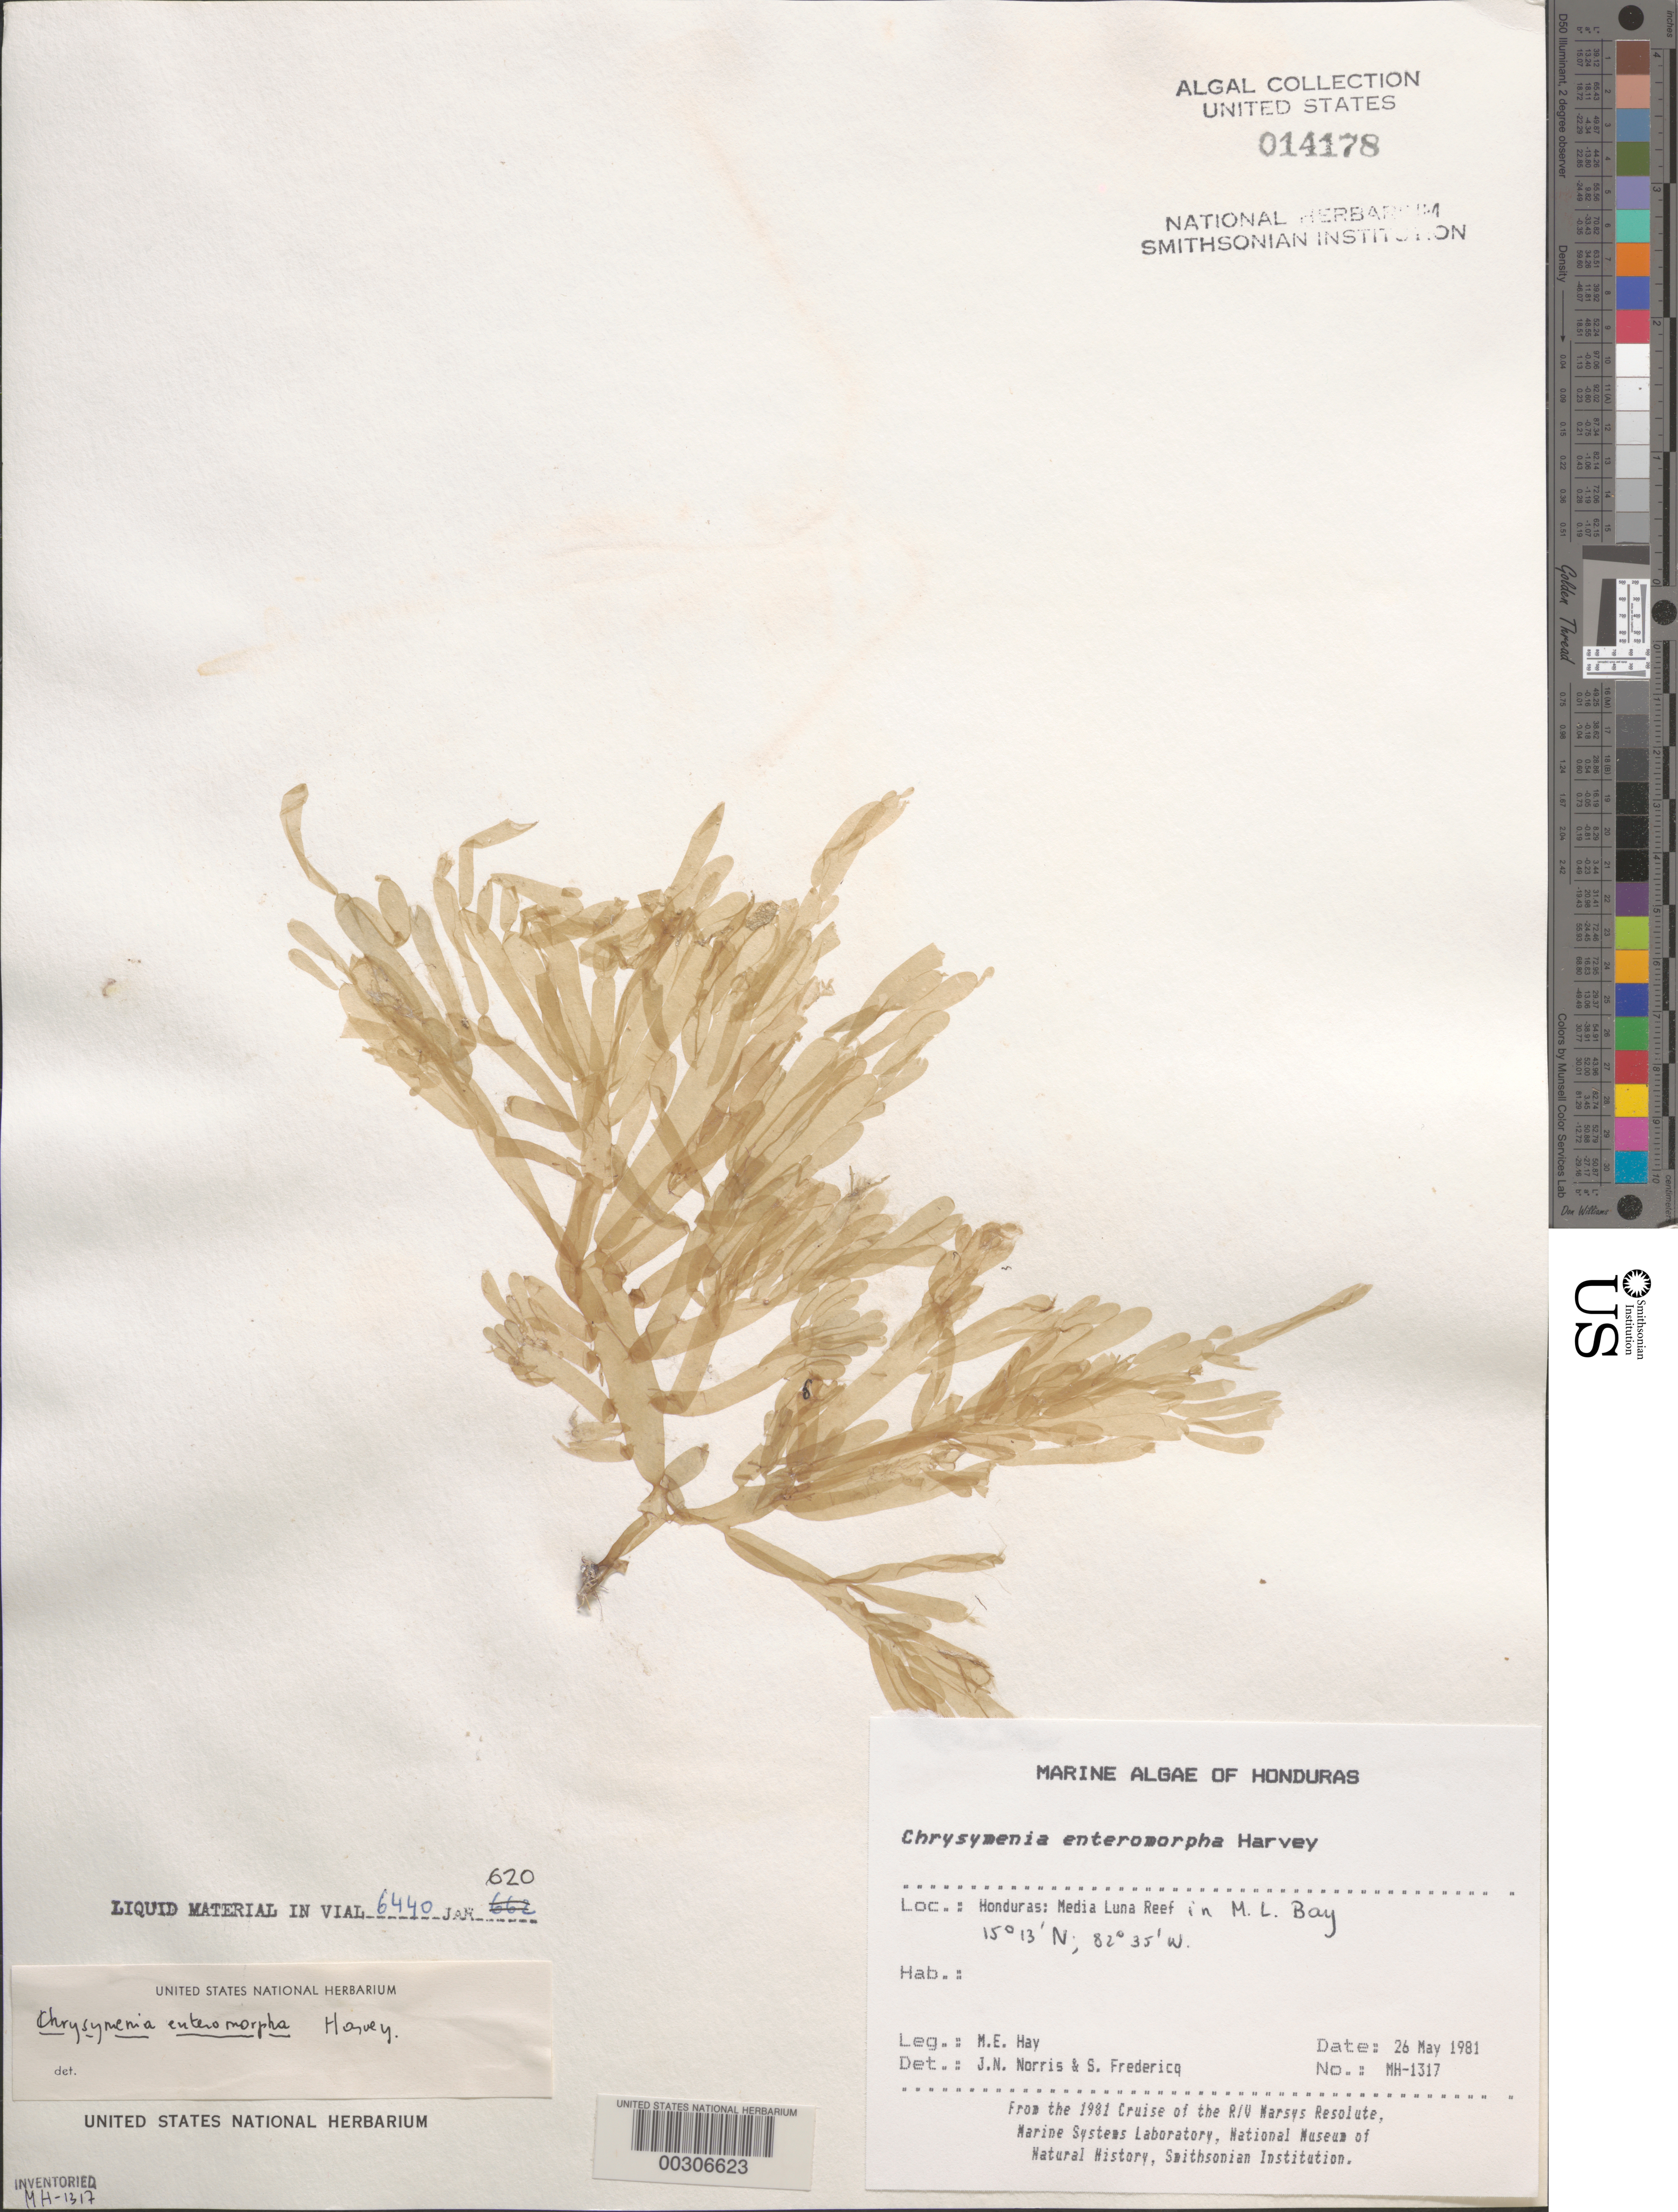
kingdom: Plantae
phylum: Rhodophyta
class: Florideophyceae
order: Rhodymeniales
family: Rhodymeniaceae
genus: Botryocladia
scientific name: Botryocladia enteromorpha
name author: (Harv.) W.E. Schmidt et al. in W.E. Schmidt et al.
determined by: Algae name updating Project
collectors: M. E. Hay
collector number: MEH-1317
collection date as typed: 26 May 1981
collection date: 1981-05-26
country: Honduras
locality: Media Luna Reef, Media Luna Bay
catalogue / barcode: US 14178